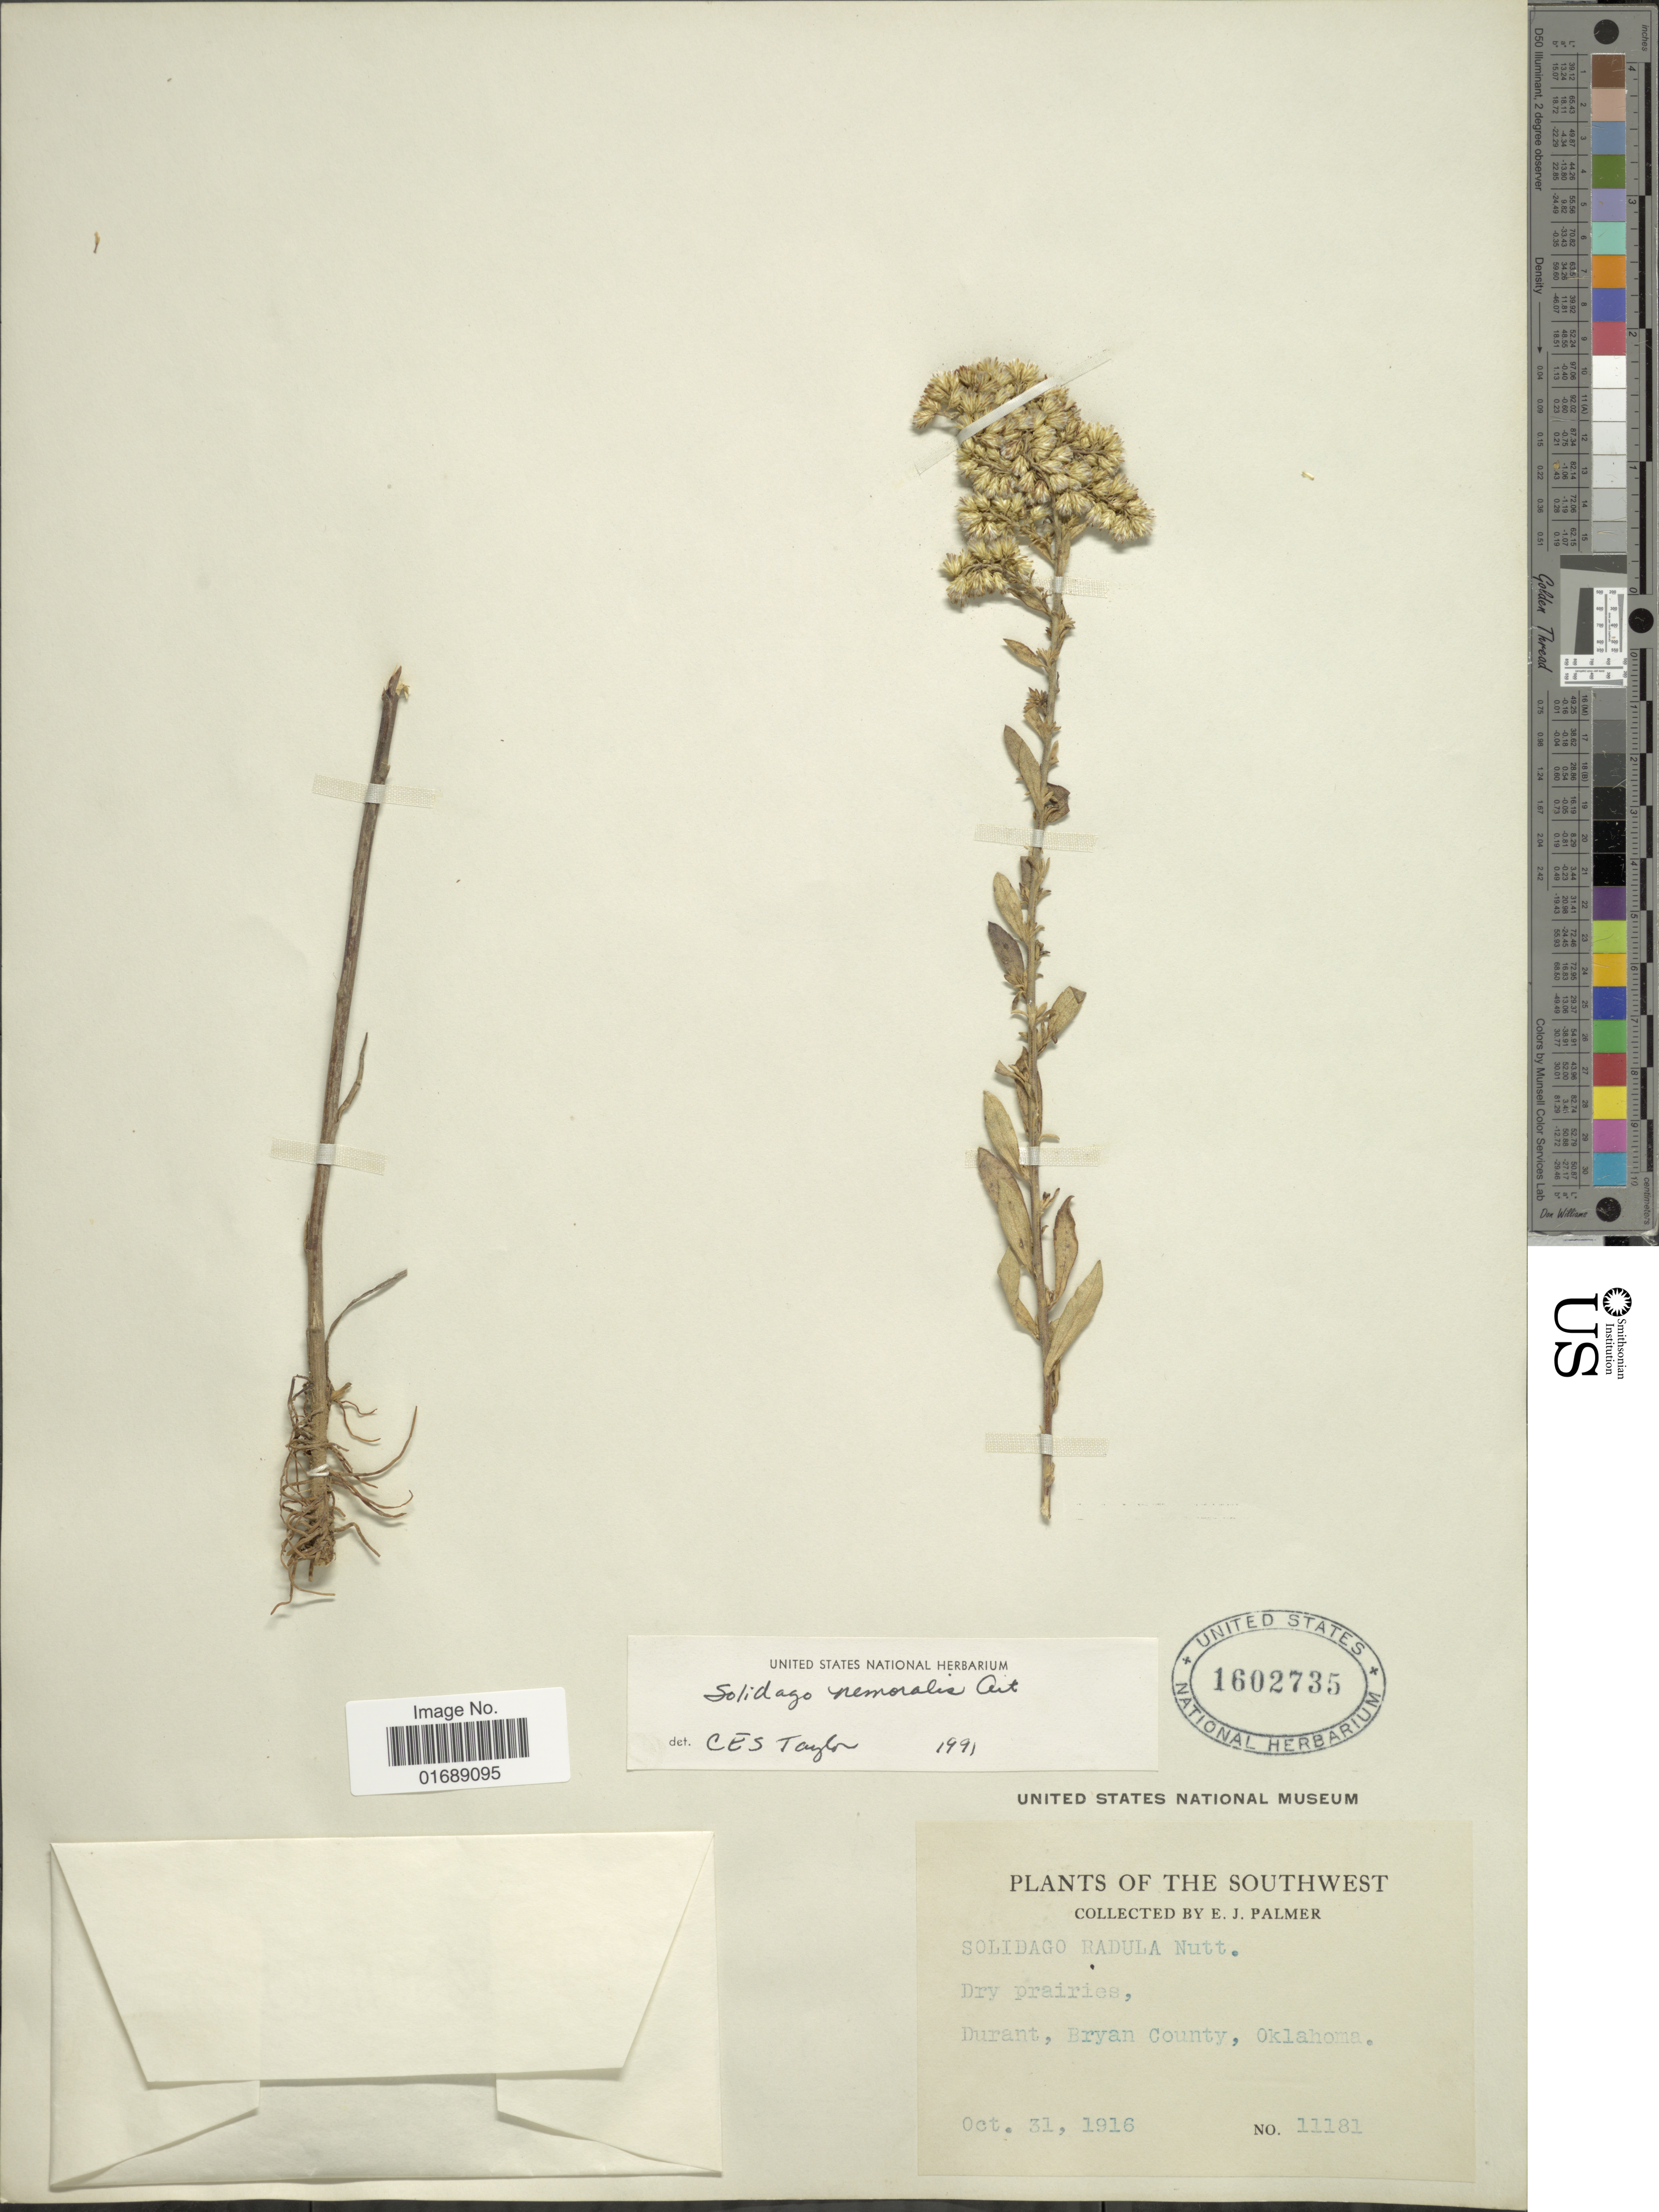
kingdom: Plantae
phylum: Tracheophyta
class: Magnoliopsida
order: Asterales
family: Asteraceae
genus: Solidago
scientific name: Solidago nemoralis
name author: Aiton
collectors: E. J. Palmer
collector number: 11181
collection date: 1916-10-31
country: United States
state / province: Oklahoma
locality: The Southwest, Durant, Bryan County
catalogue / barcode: US 1602735